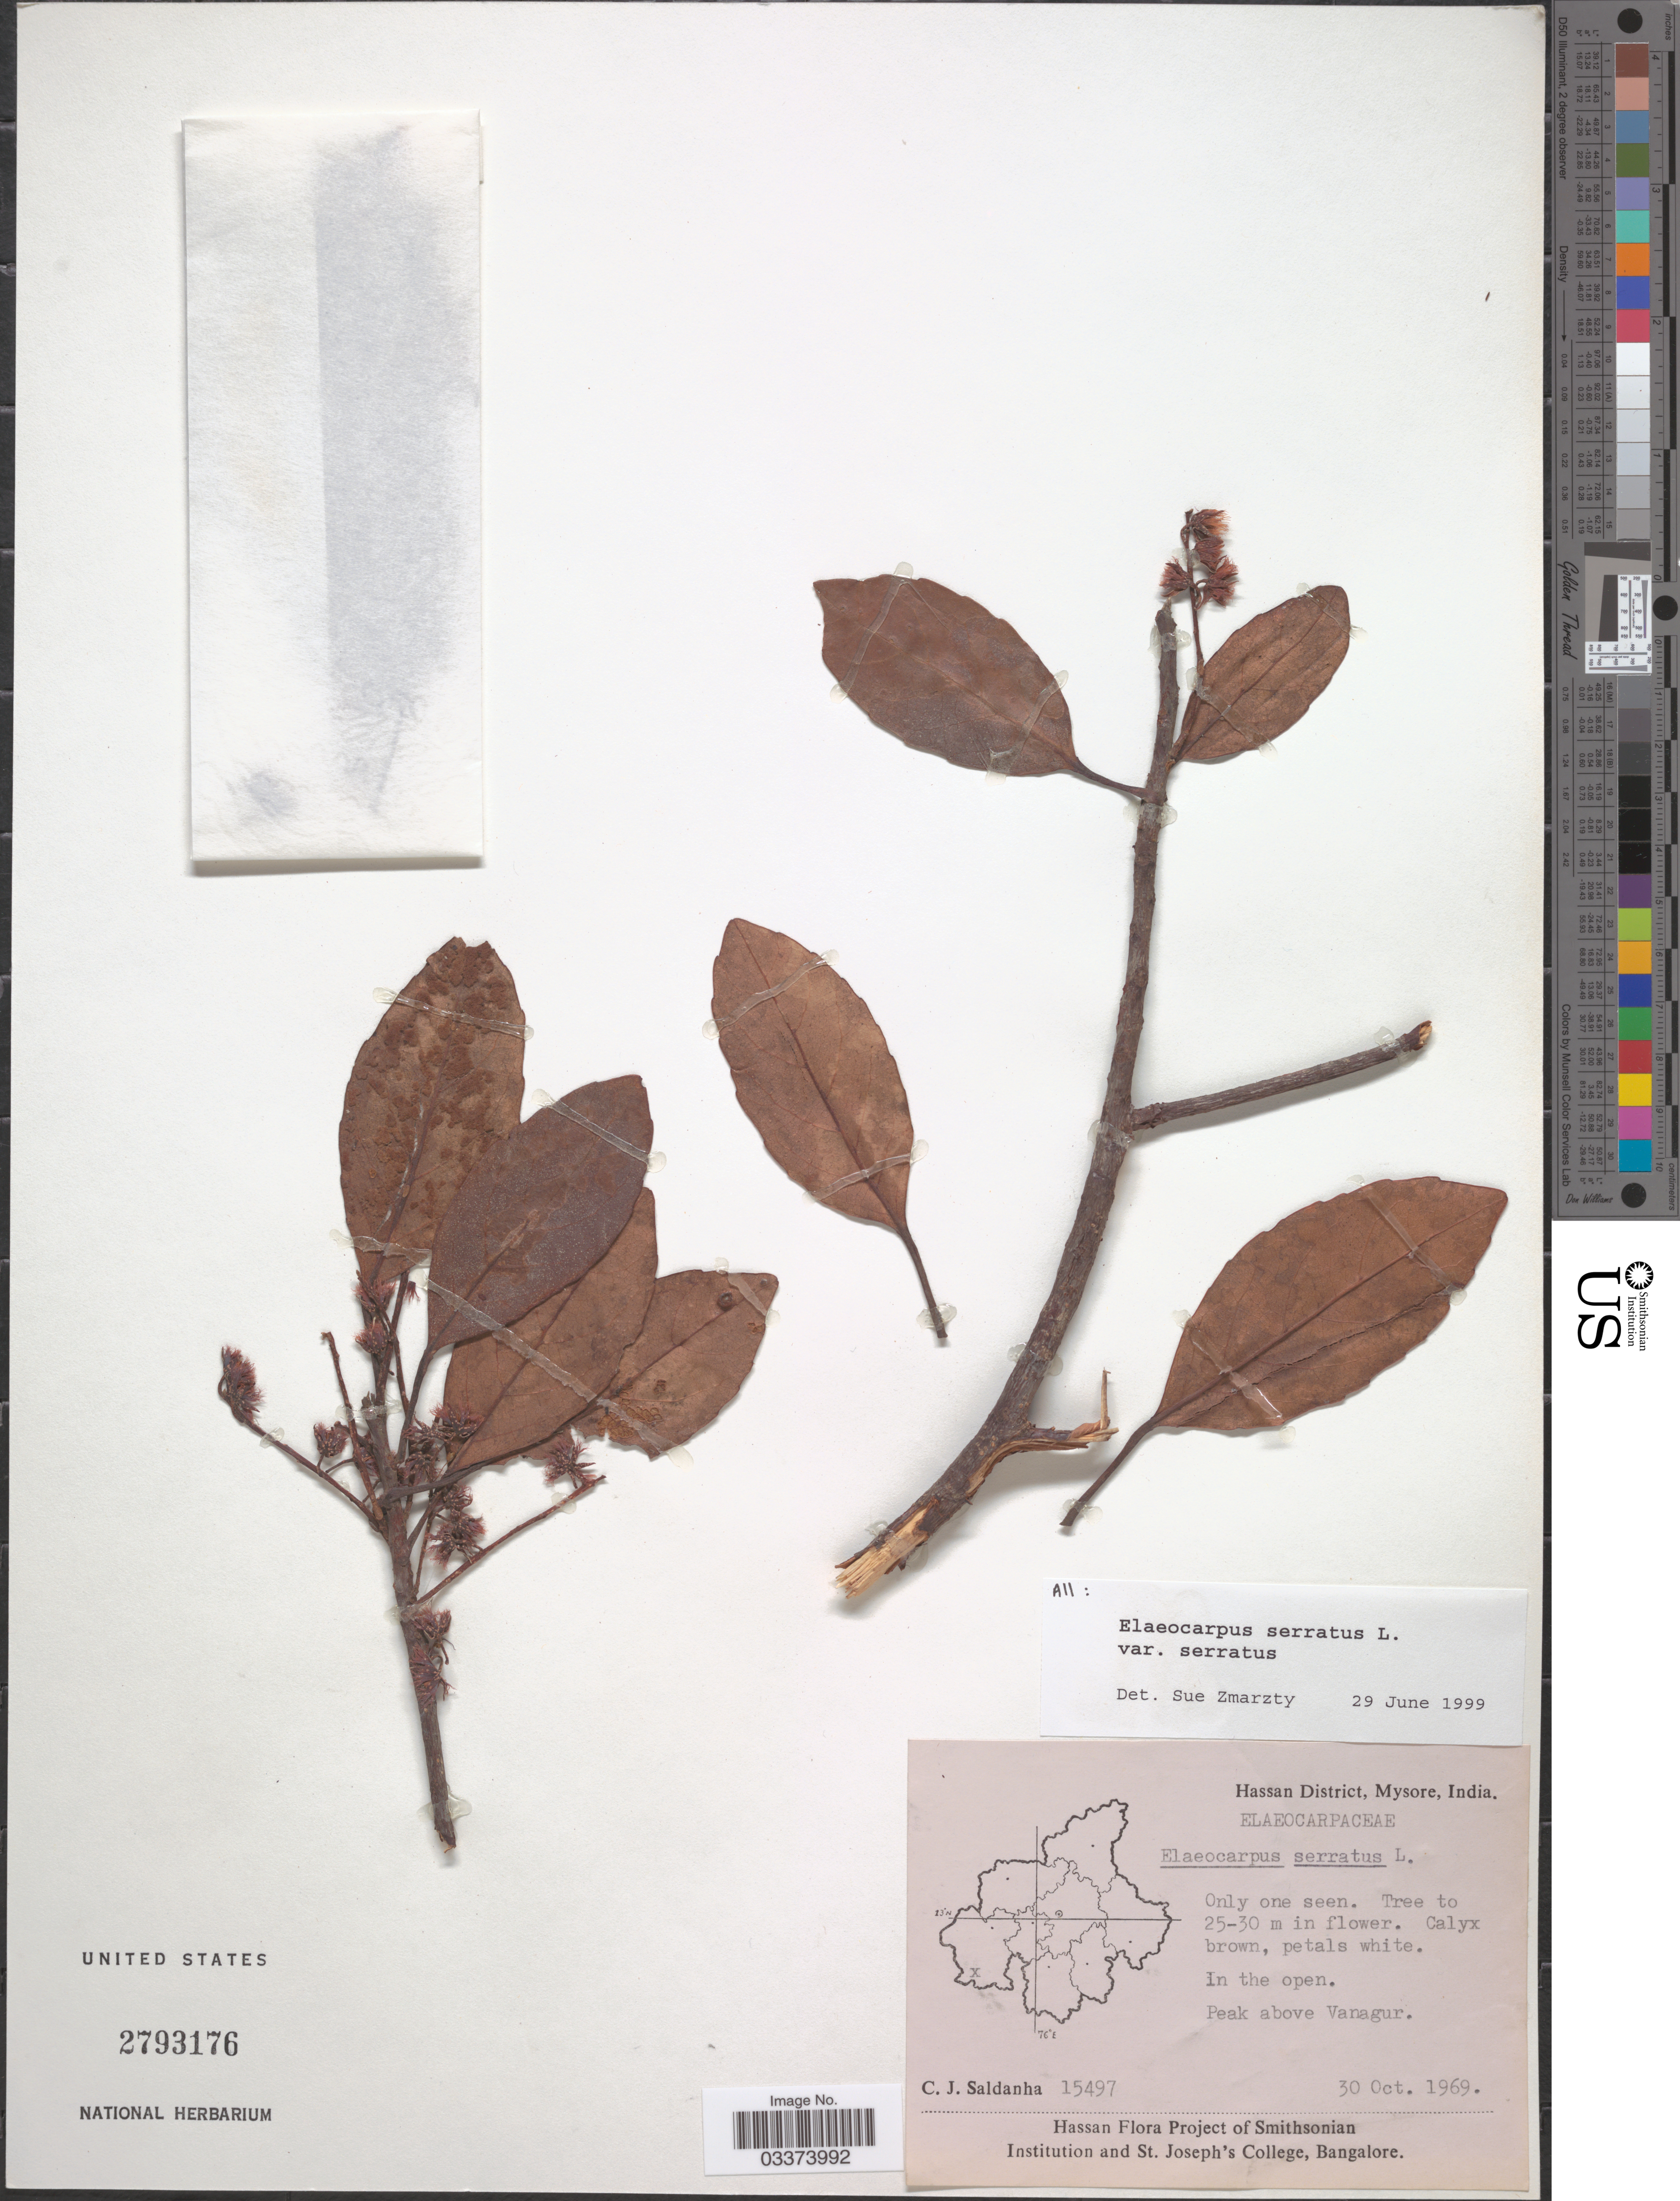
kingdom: Plantae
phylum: Tracheophyta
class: Magnoliopsida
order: Oxalidales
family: Elaeocarpaceae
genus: Elaeocarpus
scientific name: Elaeocarpus serratus var. serratus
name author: L.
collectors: C. J. Saldanha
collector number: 15497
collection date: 1969-10-30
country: India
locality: Hassan District, Mysore. Peak above Vanagur.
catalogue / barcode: US 2793176